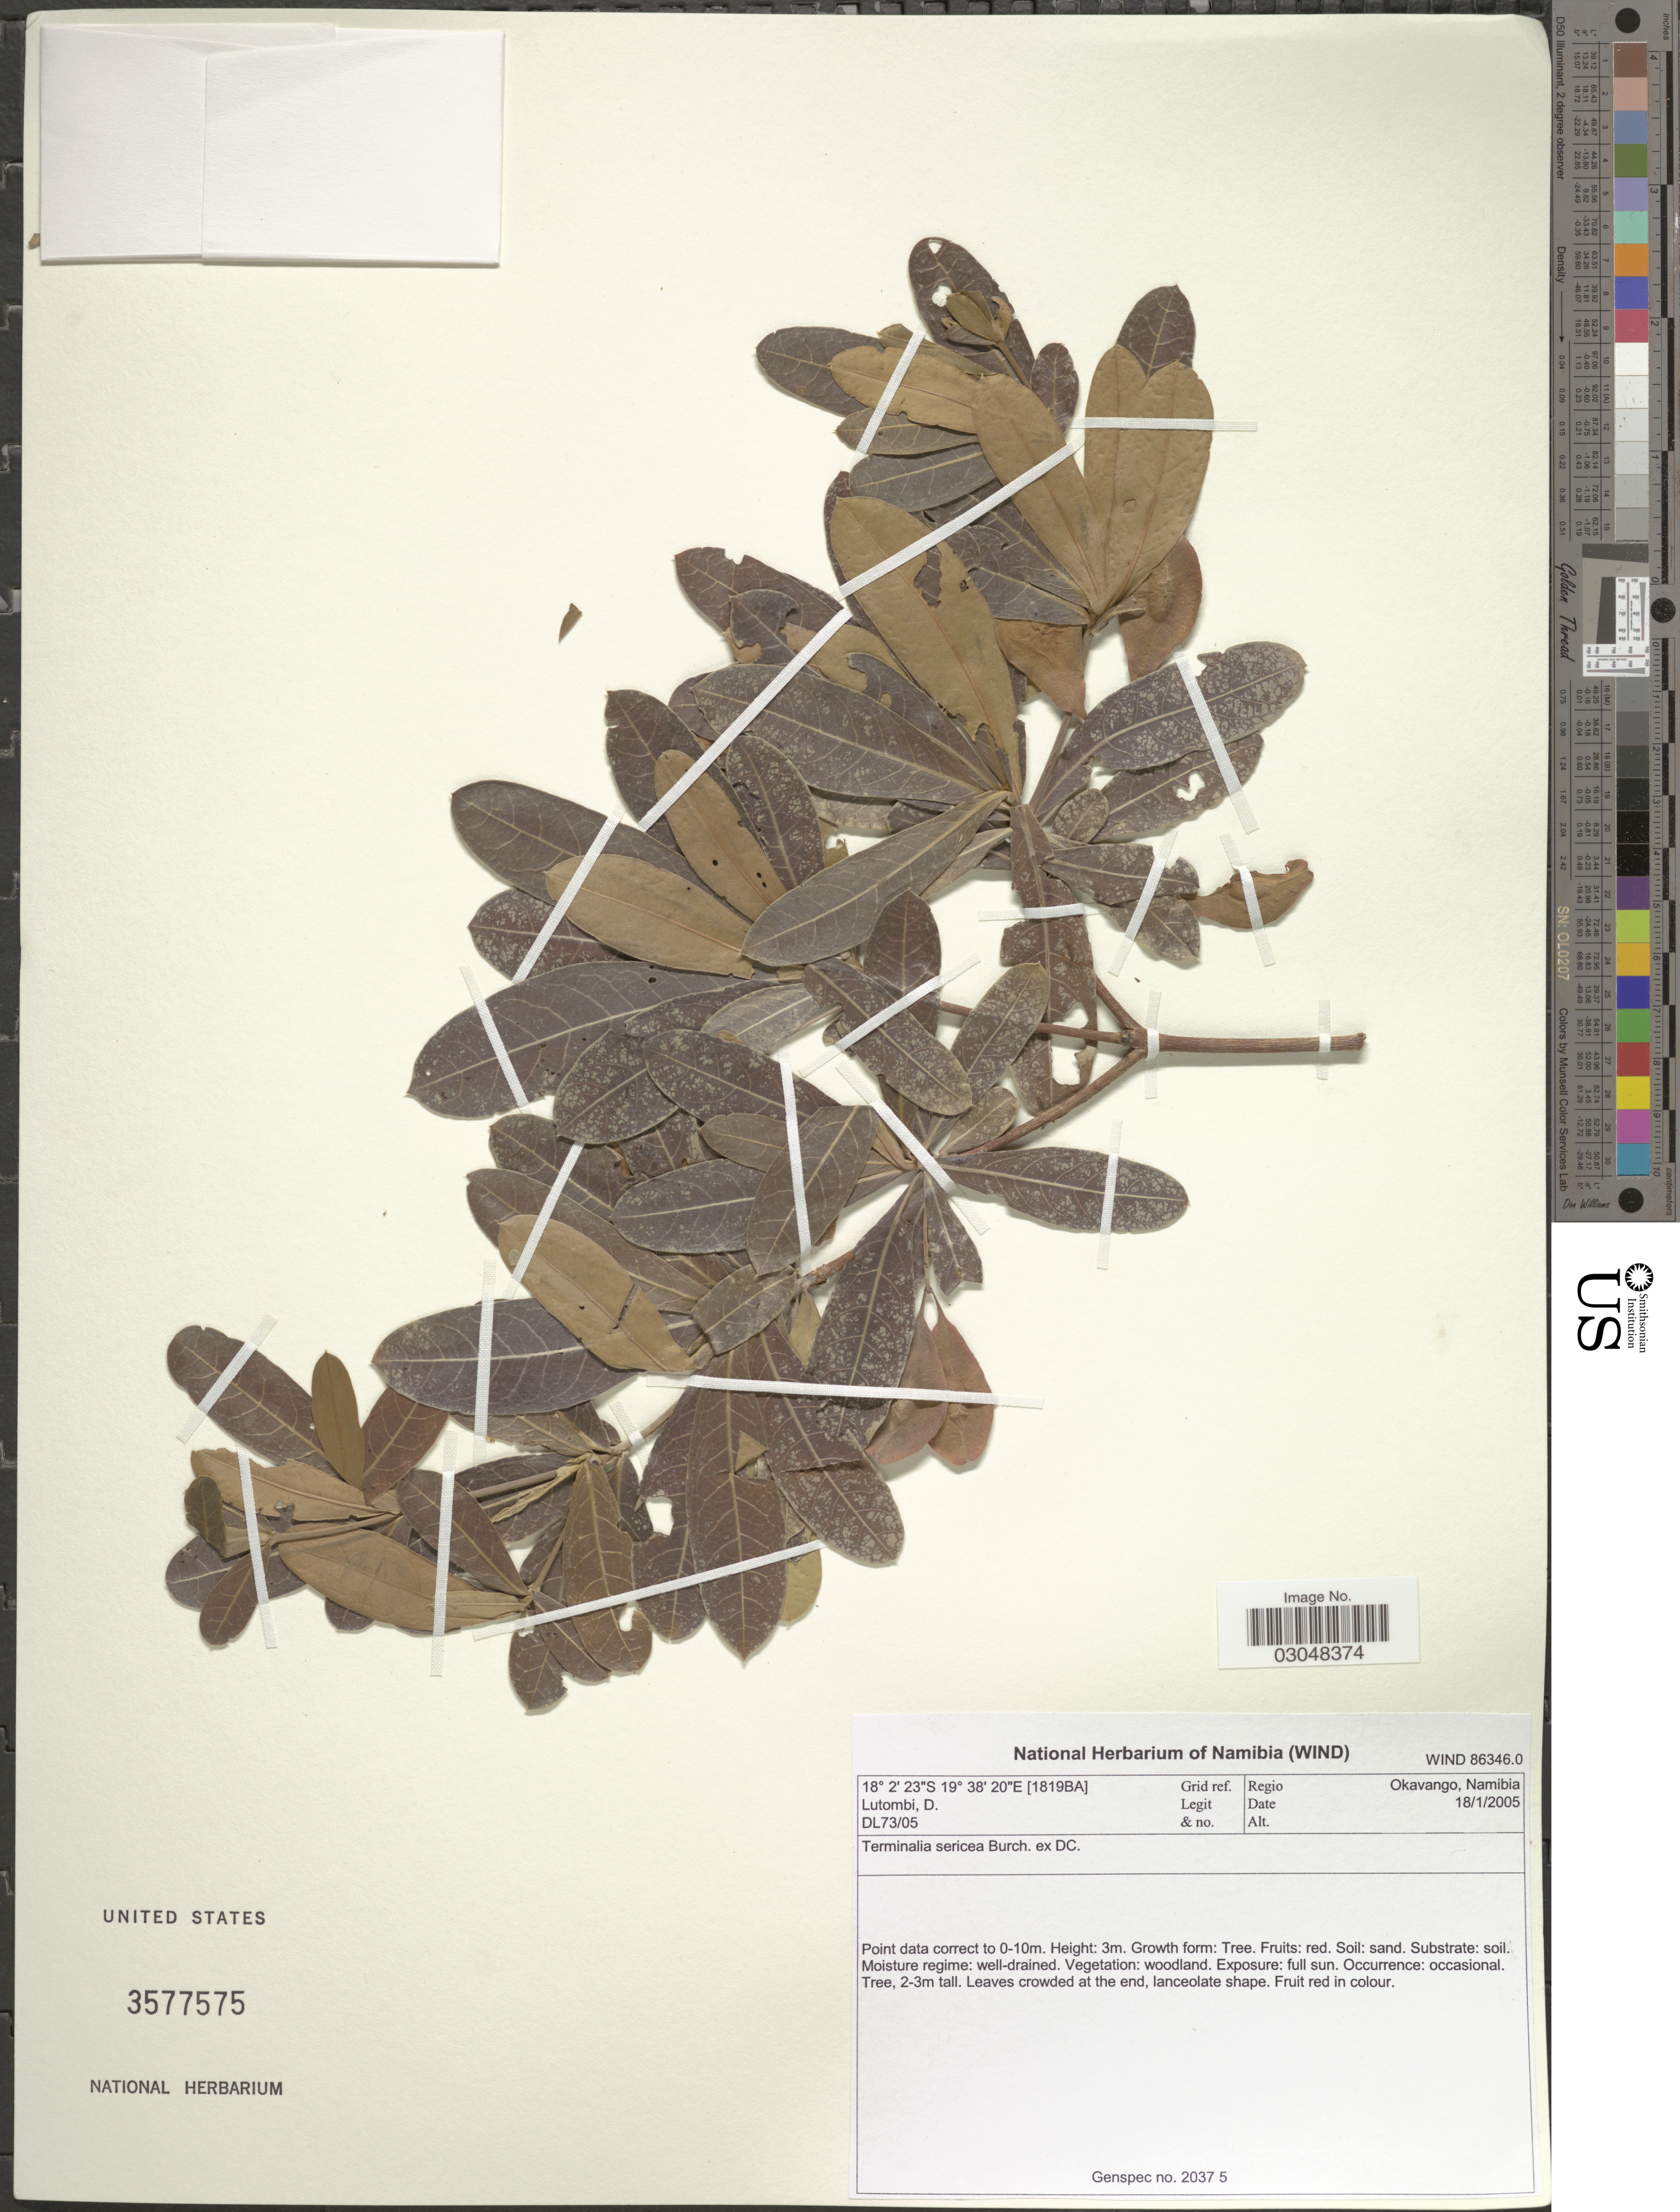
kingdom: Plantae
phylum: Tracheophyta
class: Magnoliopsida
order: Myrtales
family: Combretaceae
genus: Terminalia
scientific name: Terminalia sericea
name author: D.G. Burch ex DC.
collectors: D. Lutombi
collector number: DL73/05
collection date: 2005-01-18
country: Namibia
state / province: Kavango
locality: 1819BA Grid ref.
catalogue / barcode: US 3577575